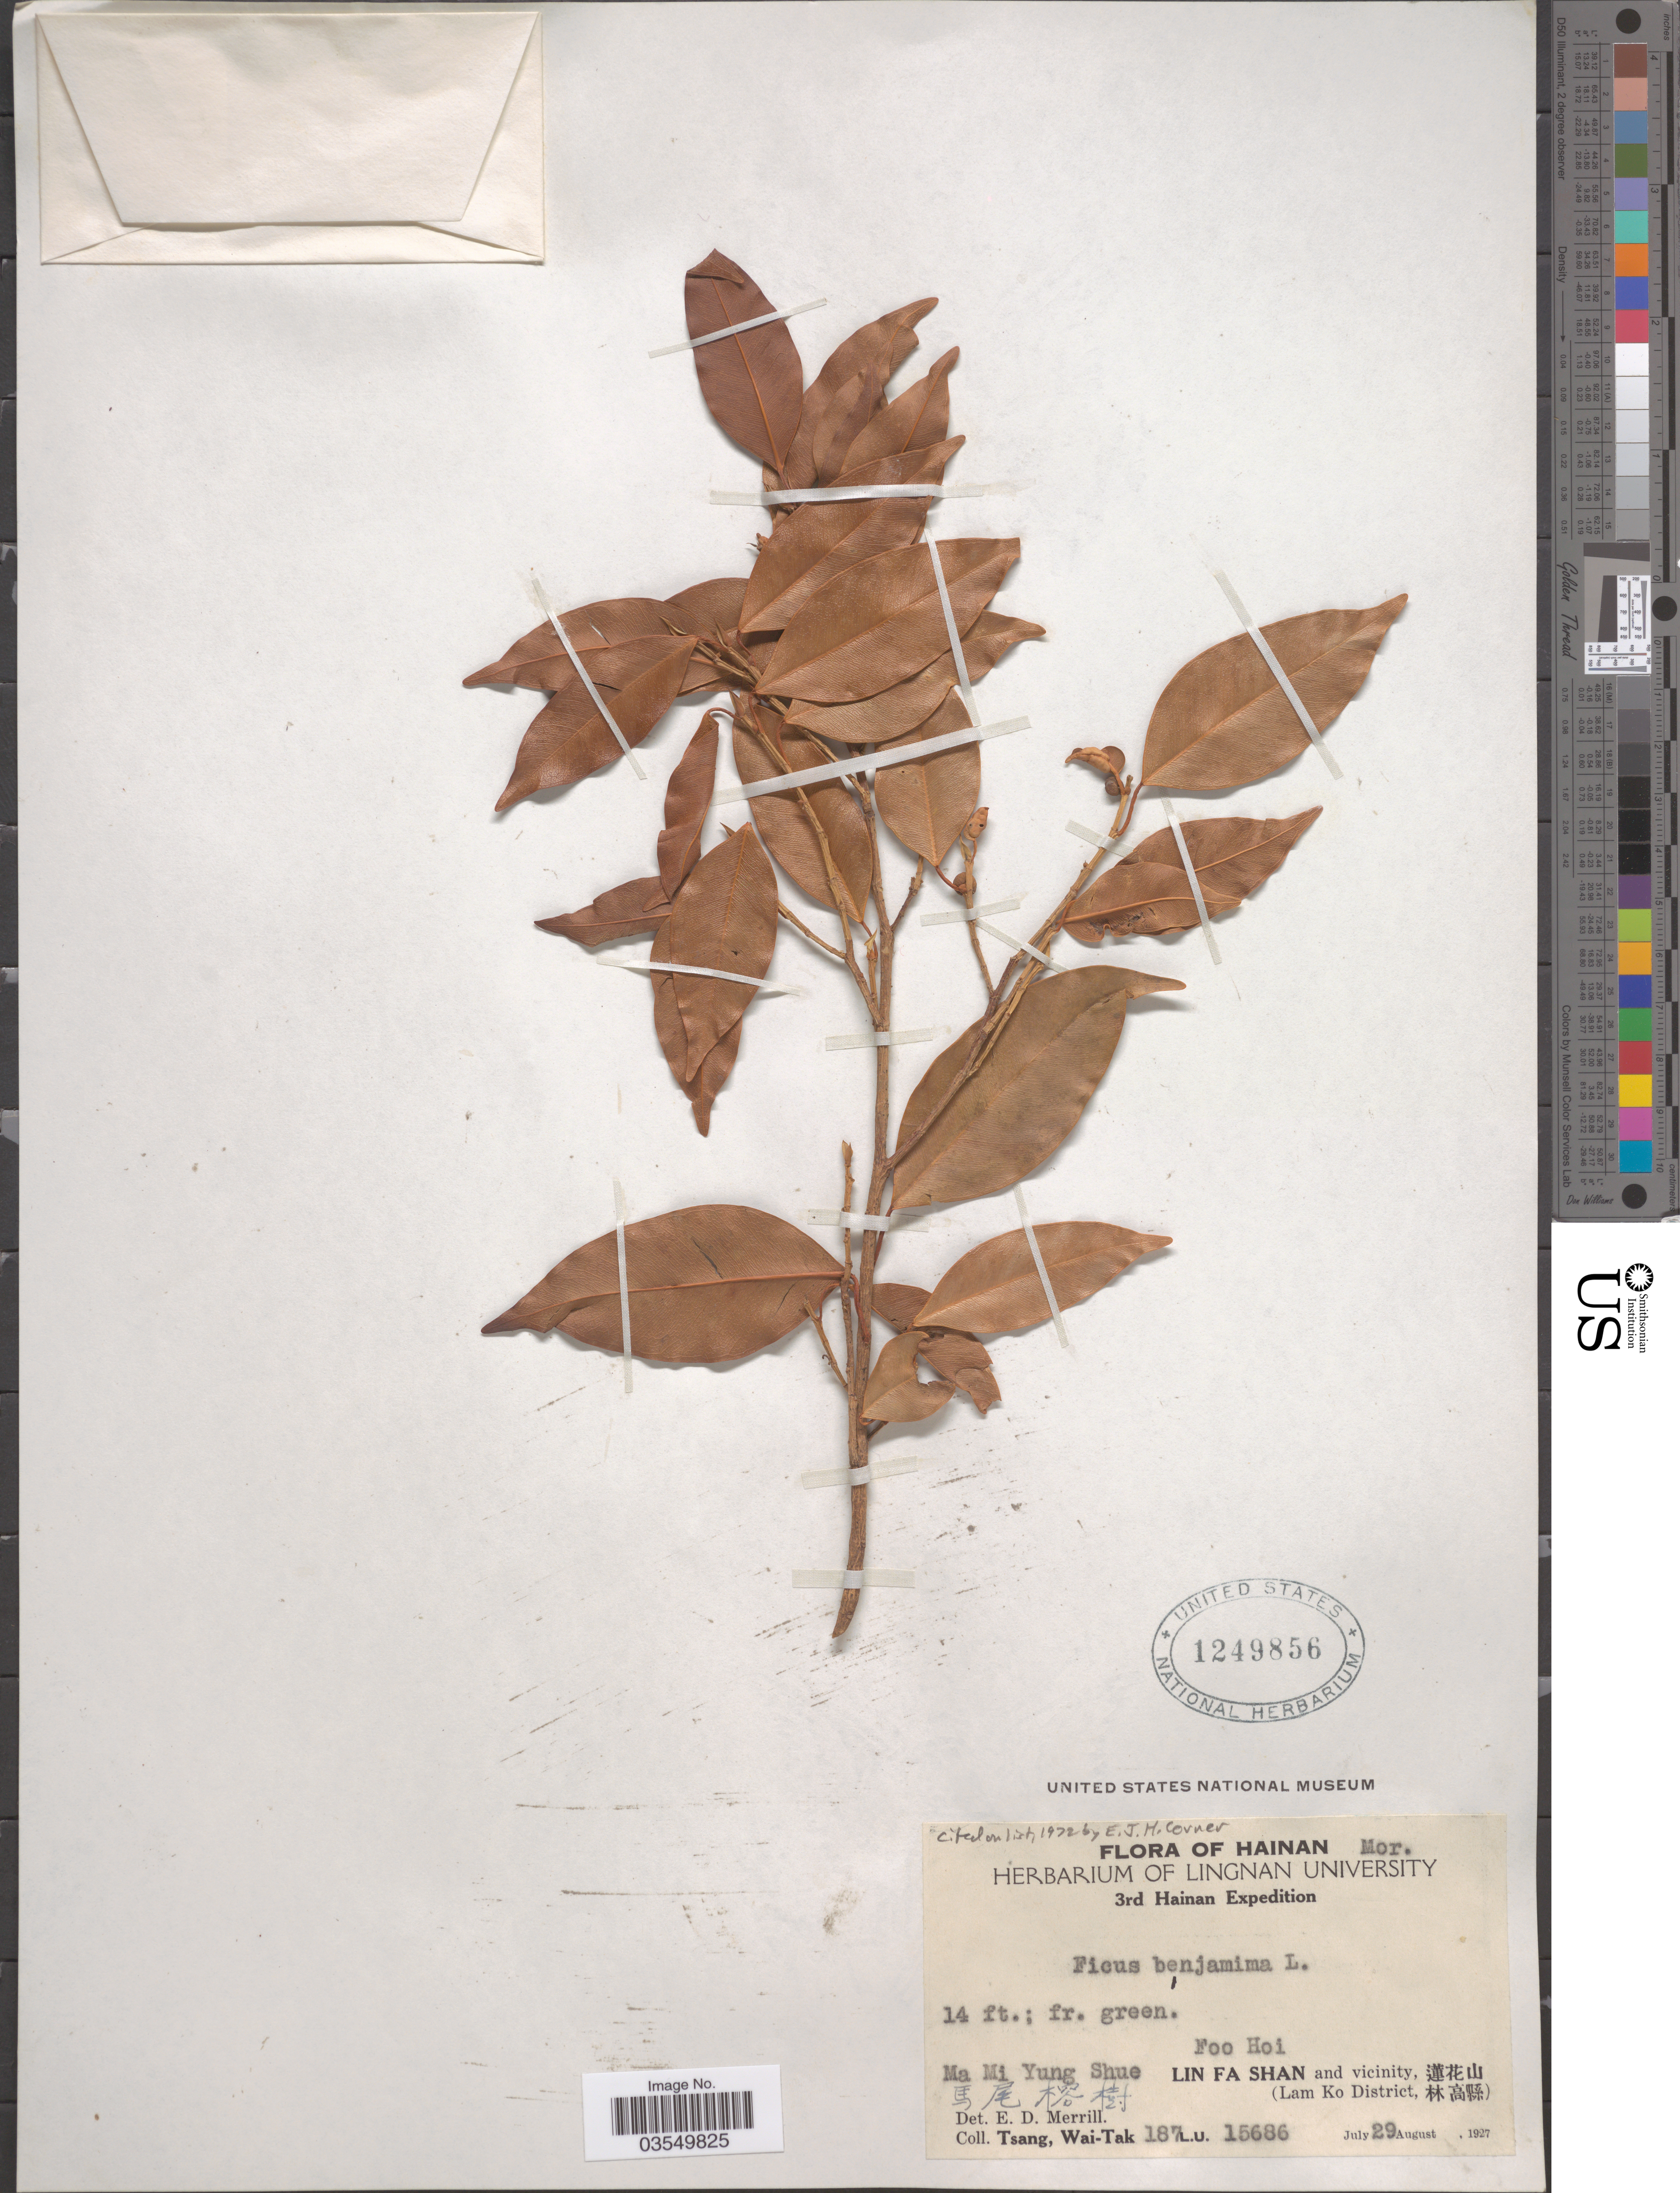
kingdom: Plantae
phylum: Tracheophyta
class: Magnoliopsida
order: Rosales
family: Moraceae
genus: Ficus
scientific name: Ficus benjamina var. benjamina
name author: L.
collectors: W. T. Tsang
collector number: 187L.U.15686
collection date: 1927-08-29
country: China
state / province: Hainan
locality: Foo Hoi. Ma Mi Yung Shue X. Lin Fa Shan and vicinity, X. (Lam Ko District, X).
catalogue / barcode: US 1249856